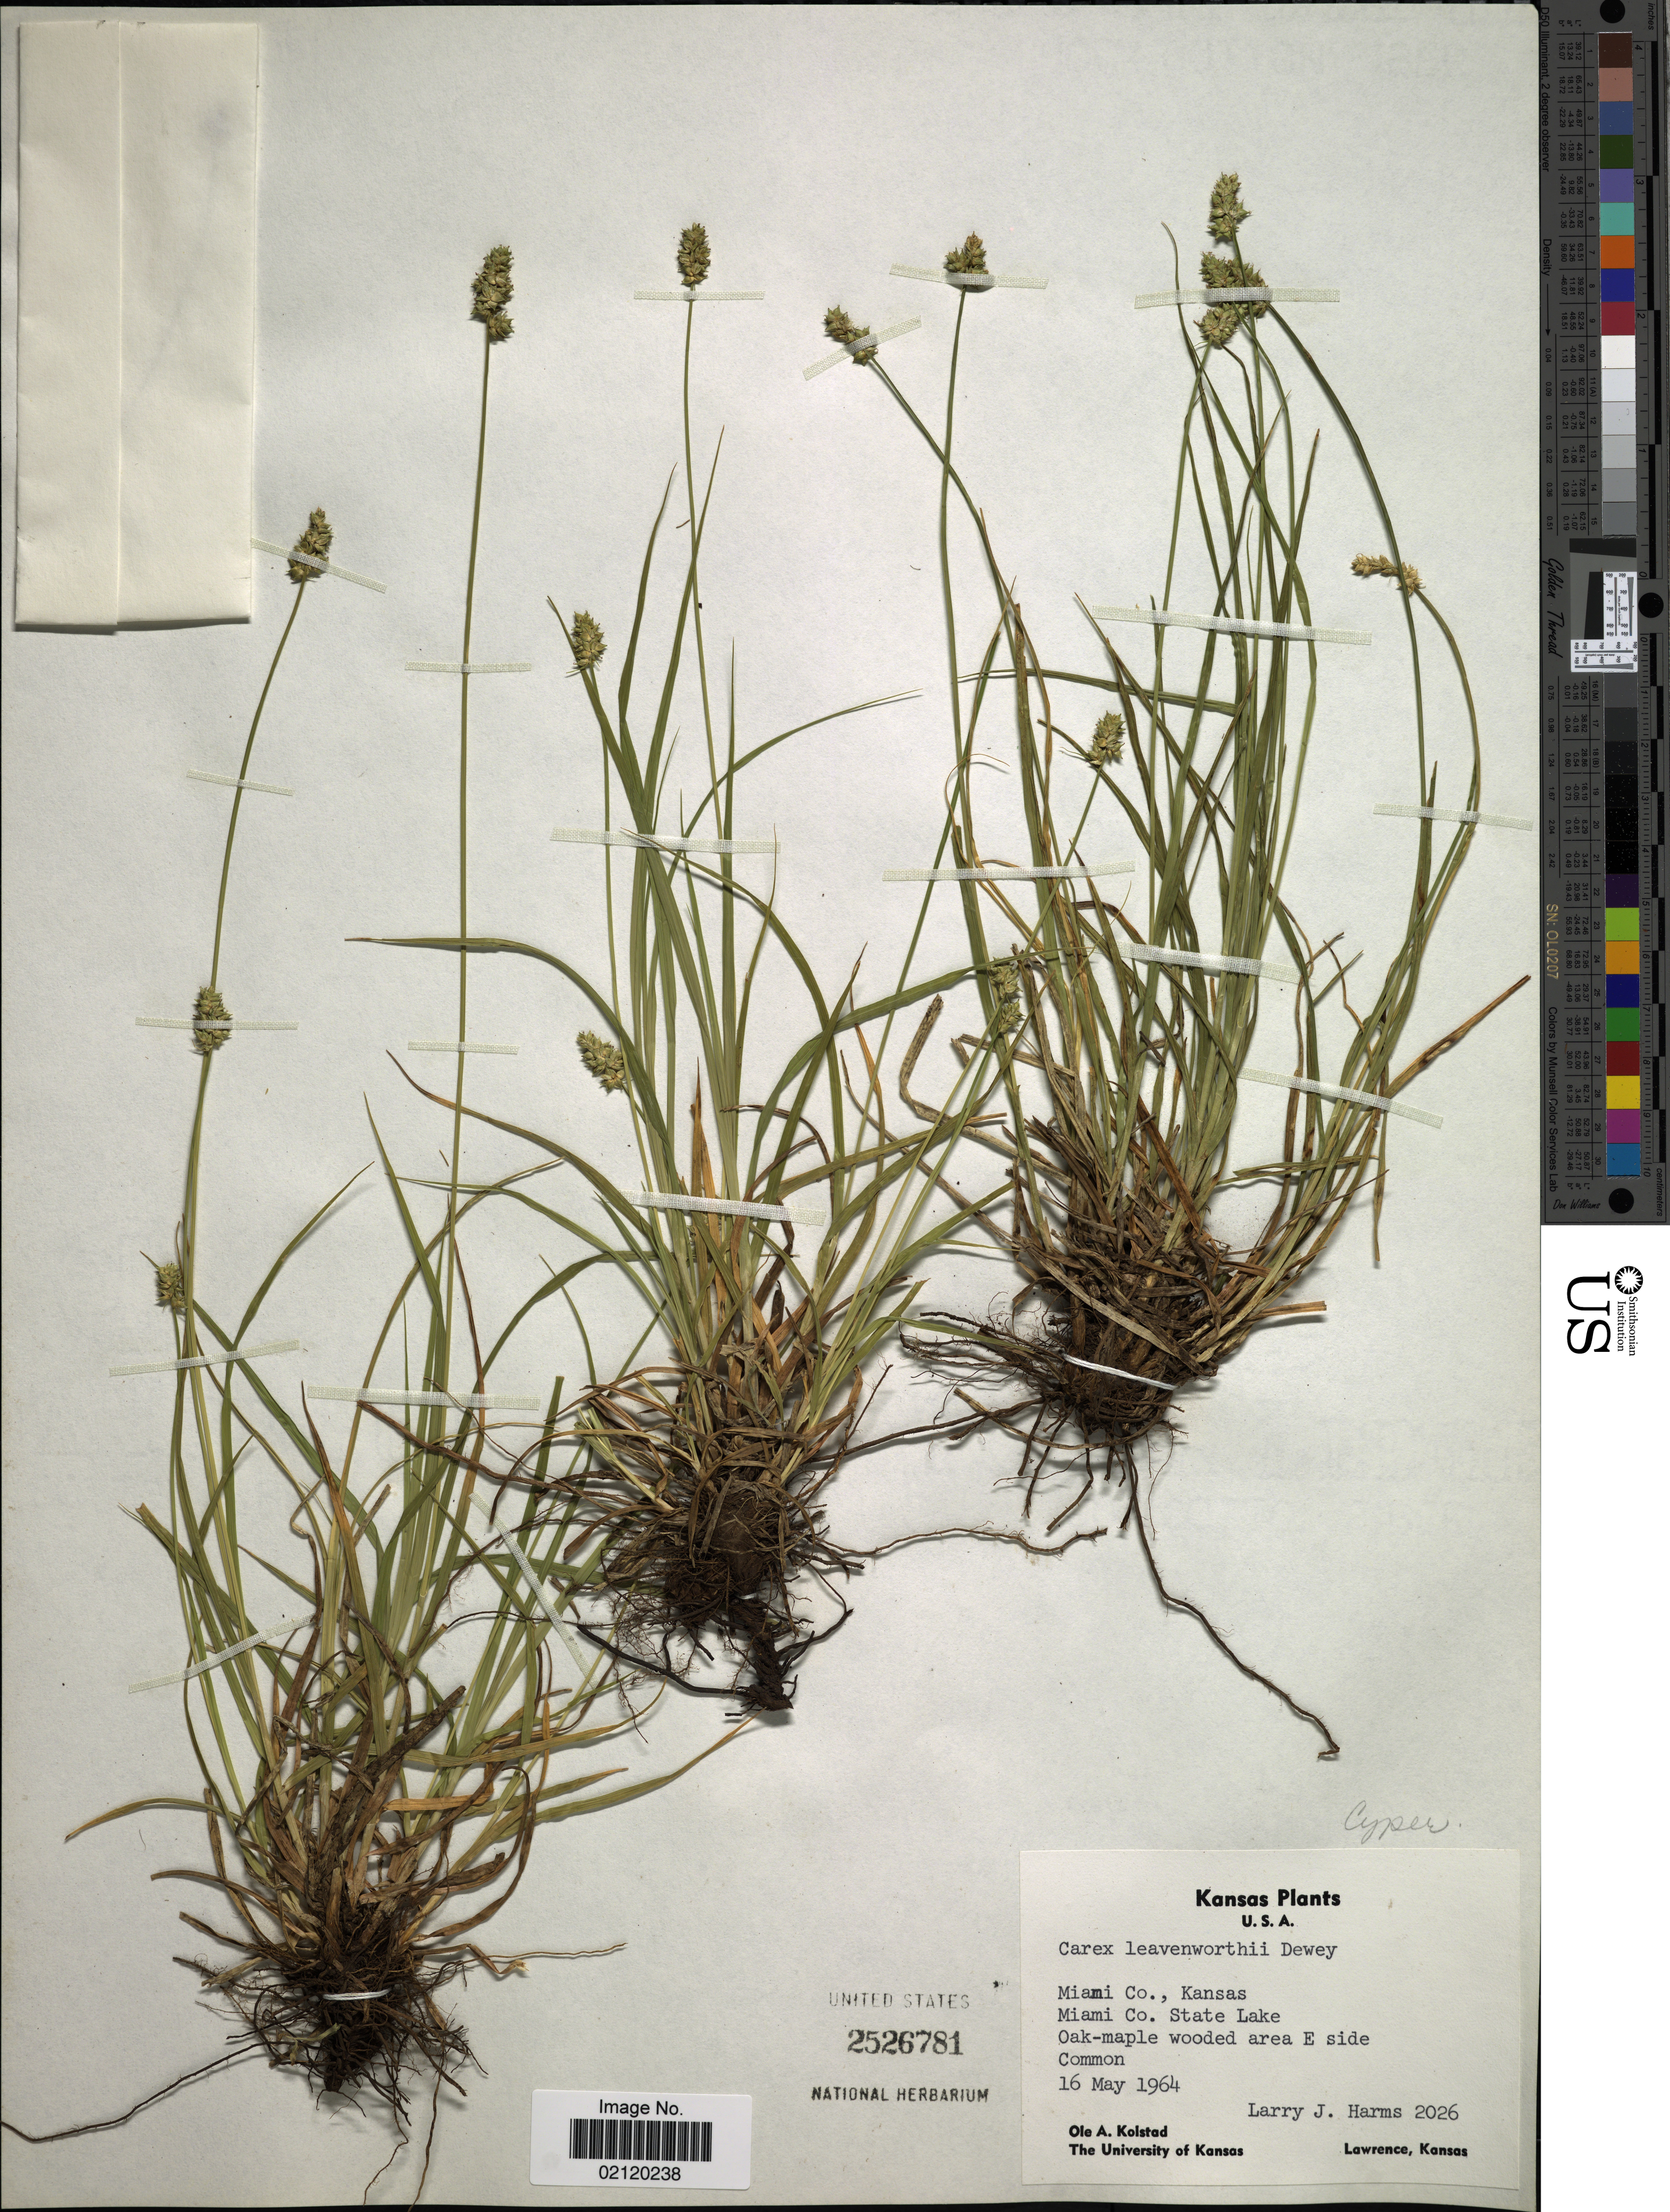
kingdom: Plantae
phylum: Tracheophyta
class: Liliopsida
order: Poales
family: Cyperaceae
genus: Carex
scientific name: Carex leavenworthii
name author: Dewey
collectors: L. Harms & O. Kolstad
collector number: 2026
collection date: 1964-05-16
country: United States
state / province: Kansas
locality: Miami Co., Kansas, Miami Co., State Lake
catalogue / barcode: US 2526781